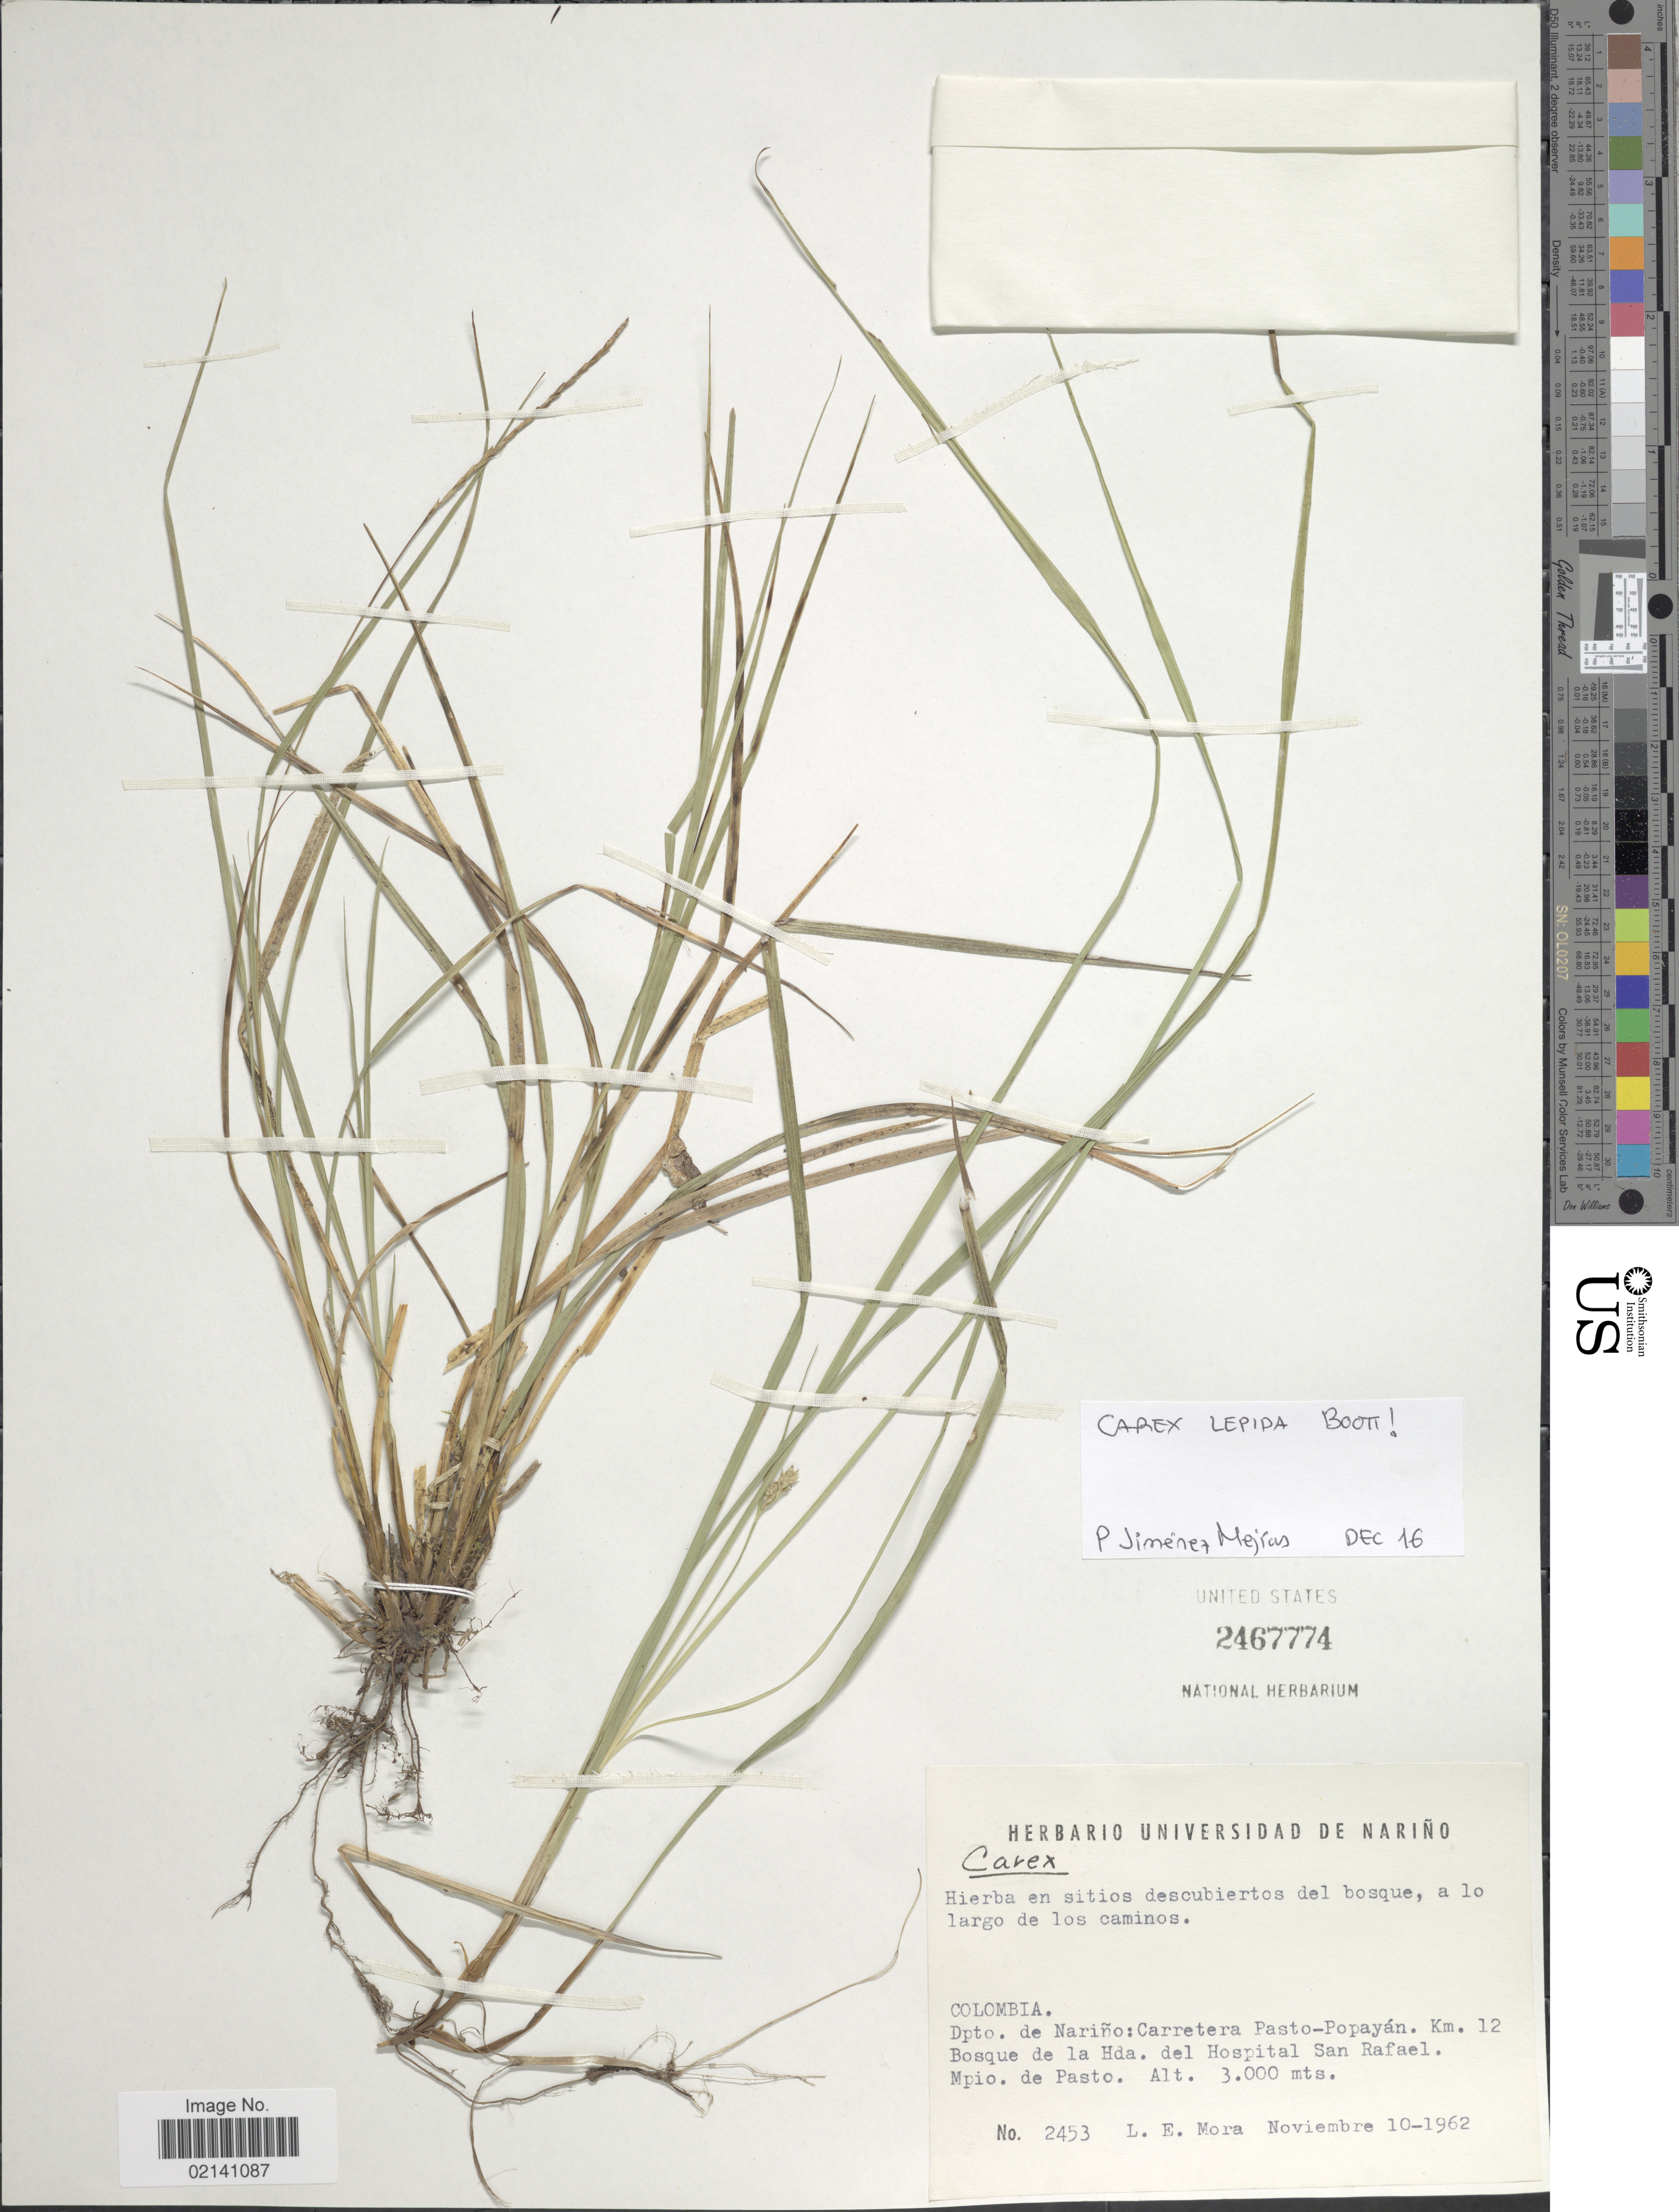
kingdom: Plantae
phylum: Tracheophyta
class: Liliopsida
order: Poales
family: Cyperaceae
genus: Carex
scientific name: Carex lepida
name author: Boott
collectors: L. Mora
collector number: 2453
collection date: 1962-11-10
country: Colombia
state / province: Nariño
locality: Dpto. de Nariño: Carretera Pasto-Popayan, Km. 12 Bosque de la Hda. del Hospital San Rafael, Mpio. de Pasto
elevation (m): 3000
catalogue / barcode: US 2467774